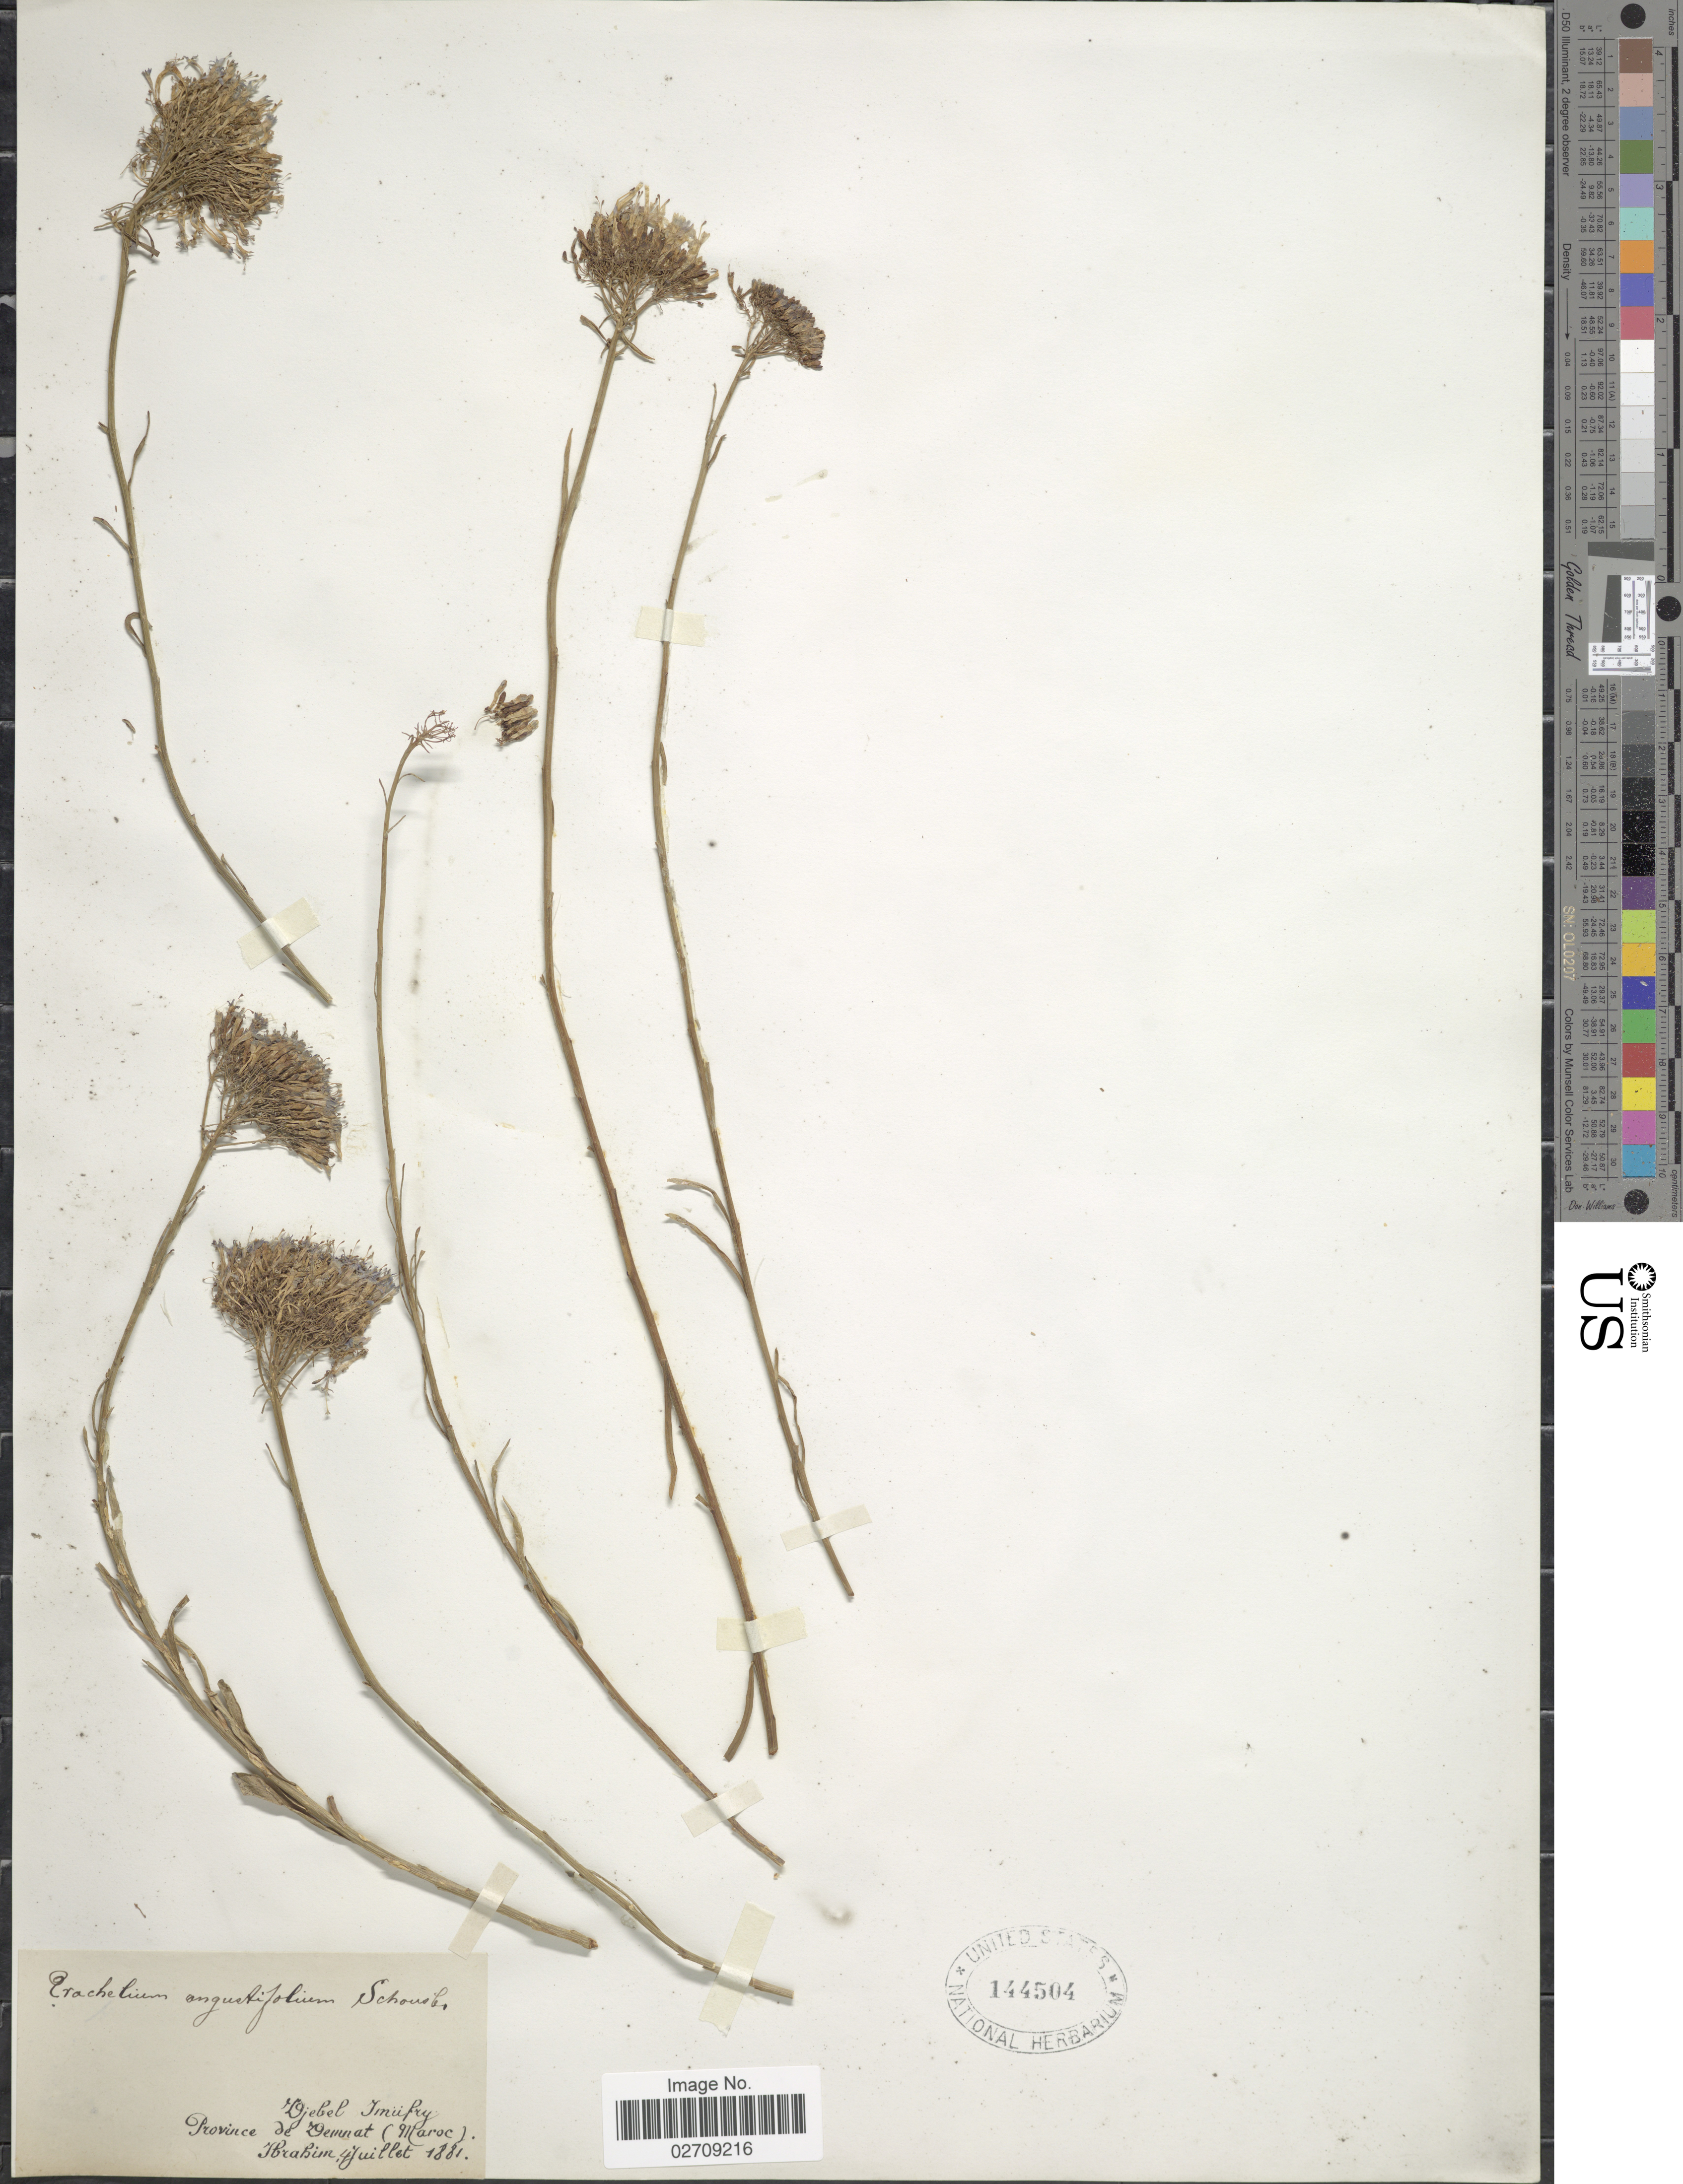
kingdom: Plantae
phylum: Tracheophyta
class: Magnoliopsida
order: Asterales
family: Campanulaceae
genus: Trachelium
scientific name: Trachelium angustifolium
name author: Schousb.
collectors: -. Ibrahim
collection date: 1881-07-04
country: Morocco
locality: Dejebel Imiifry. Province de Demnat (Maroc)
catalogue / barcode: US 144504